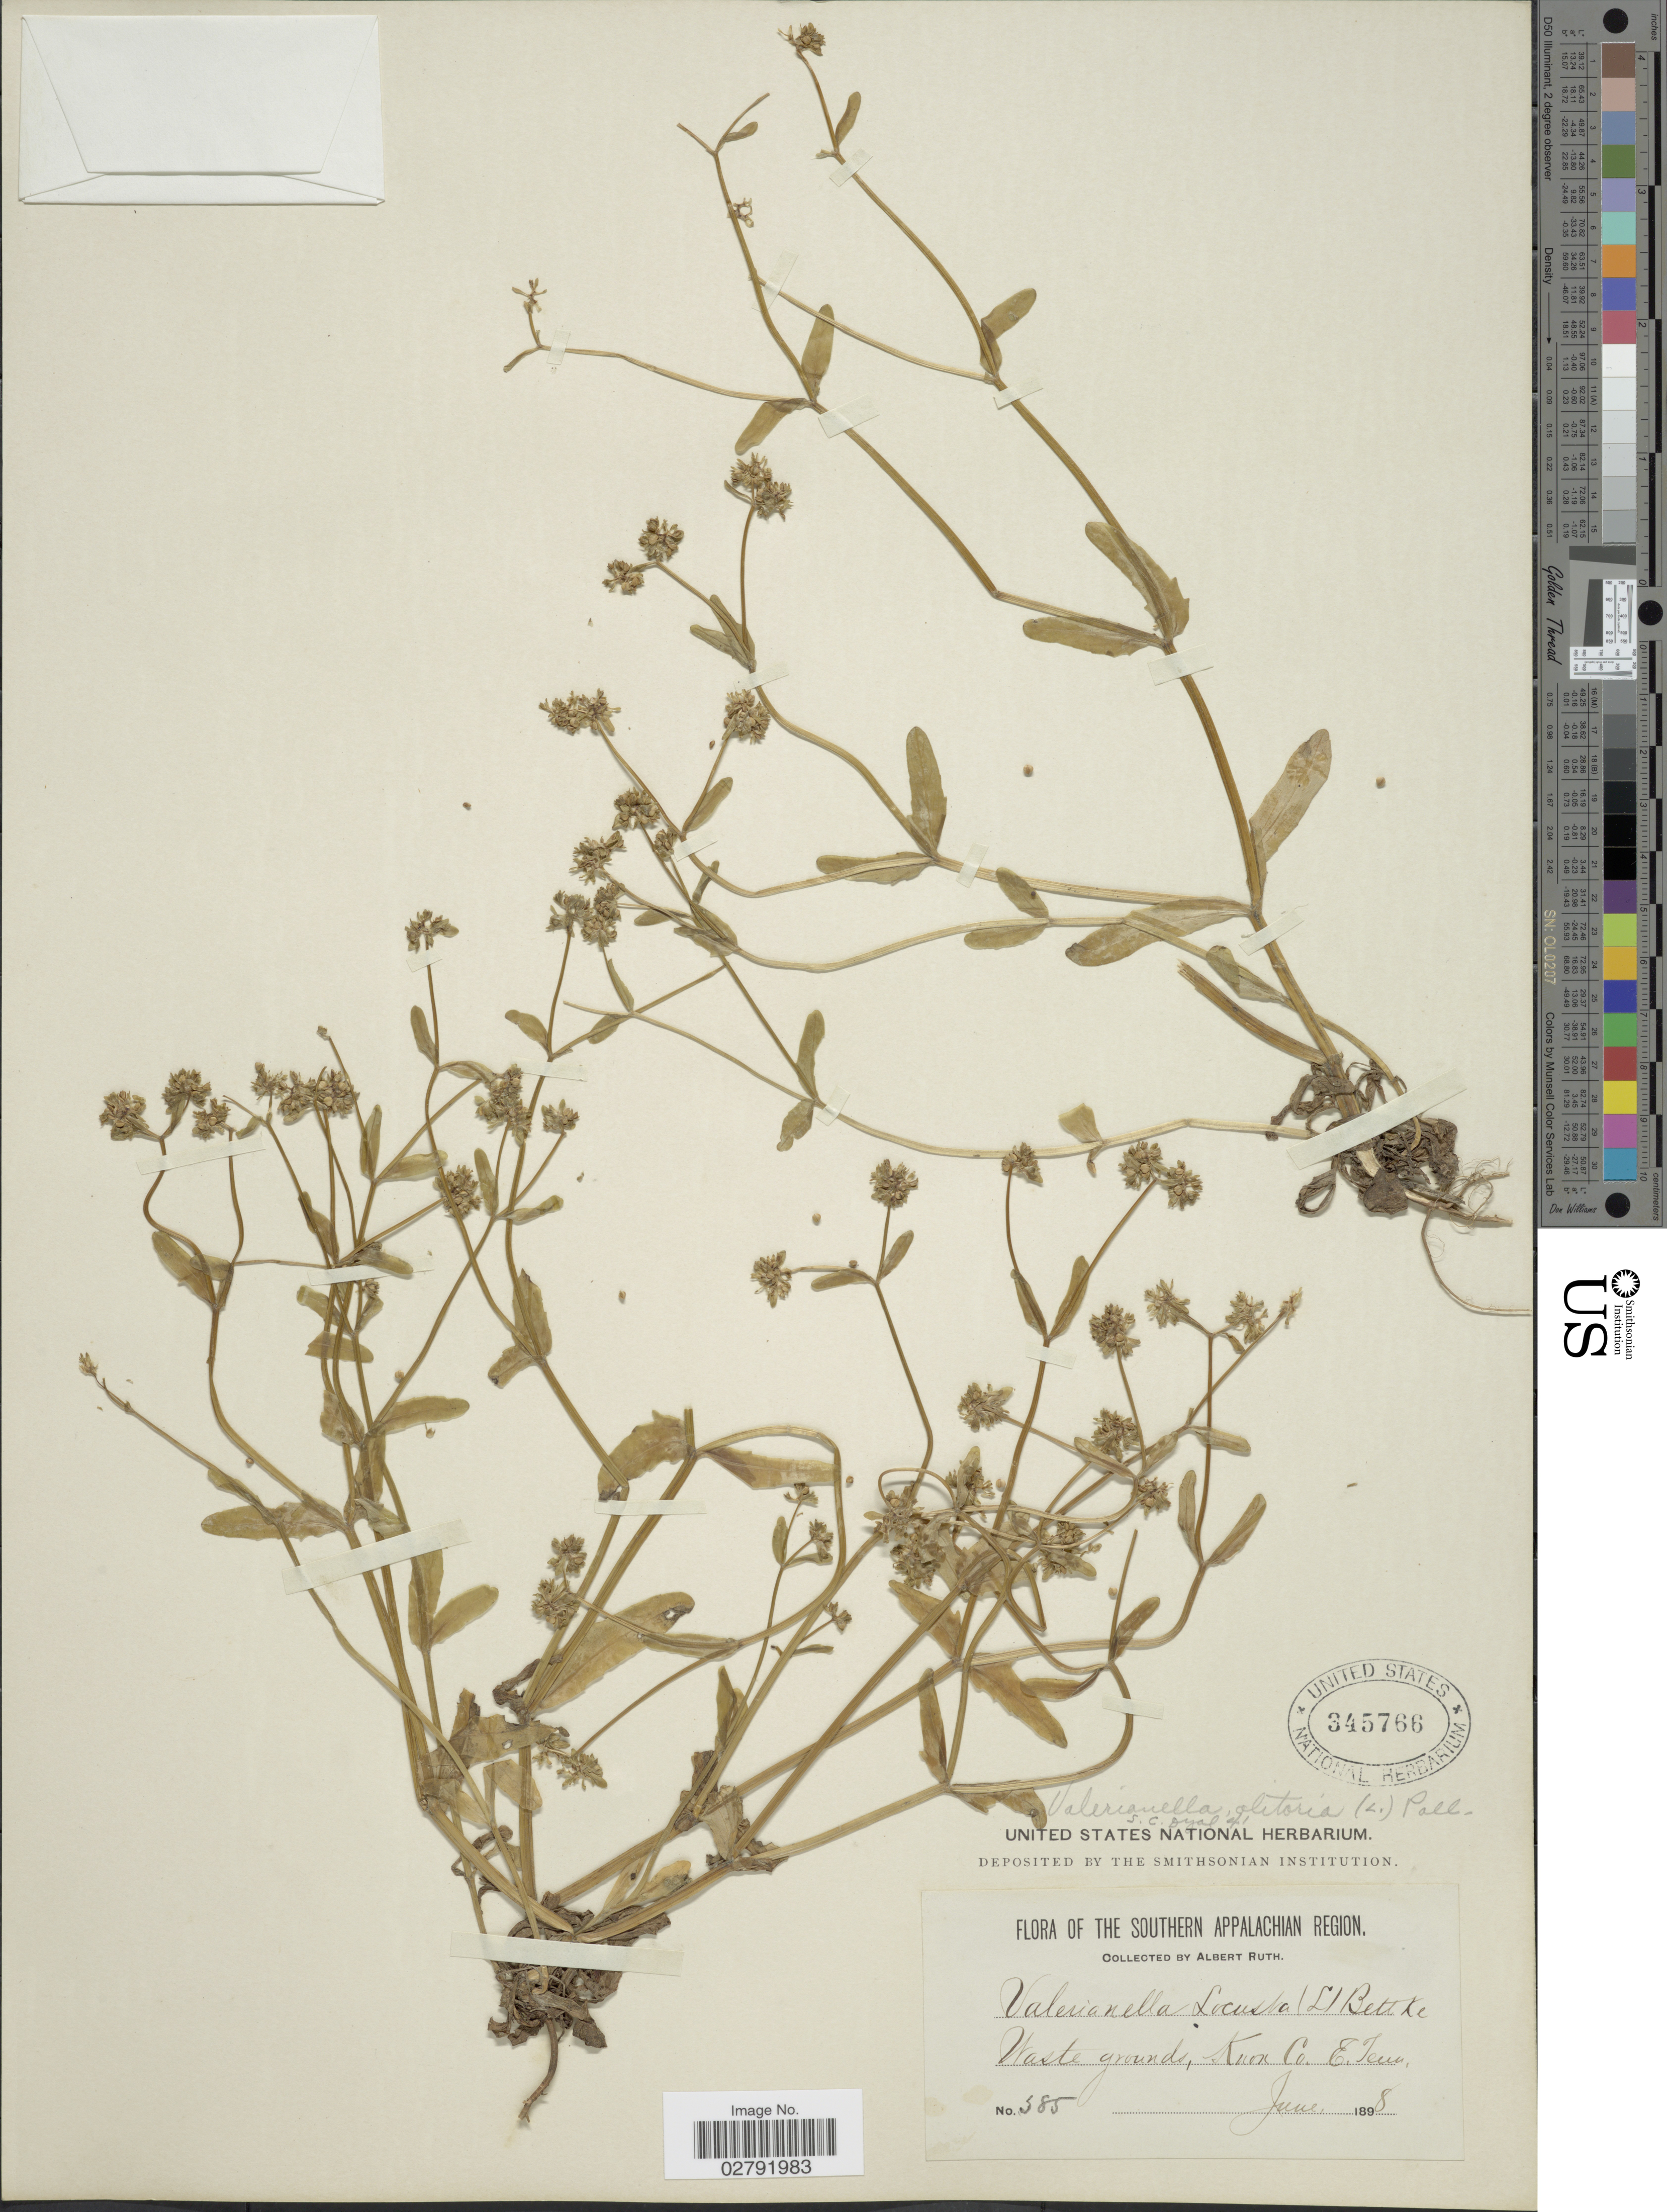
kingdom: Plantae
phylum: Tracheophyta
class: Magnoliopsida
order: Dipsacales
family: Caprifoliaceae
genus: Valerianella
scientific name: Valerianella olitoria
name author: (L.) Pollich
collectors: A. Ruth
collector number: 385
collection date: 1898-06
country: United States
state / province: Tennessee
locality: The Southern Appalachian Region. Waste grounds, Knox Co., E. Tenn.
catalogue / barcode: US 345766